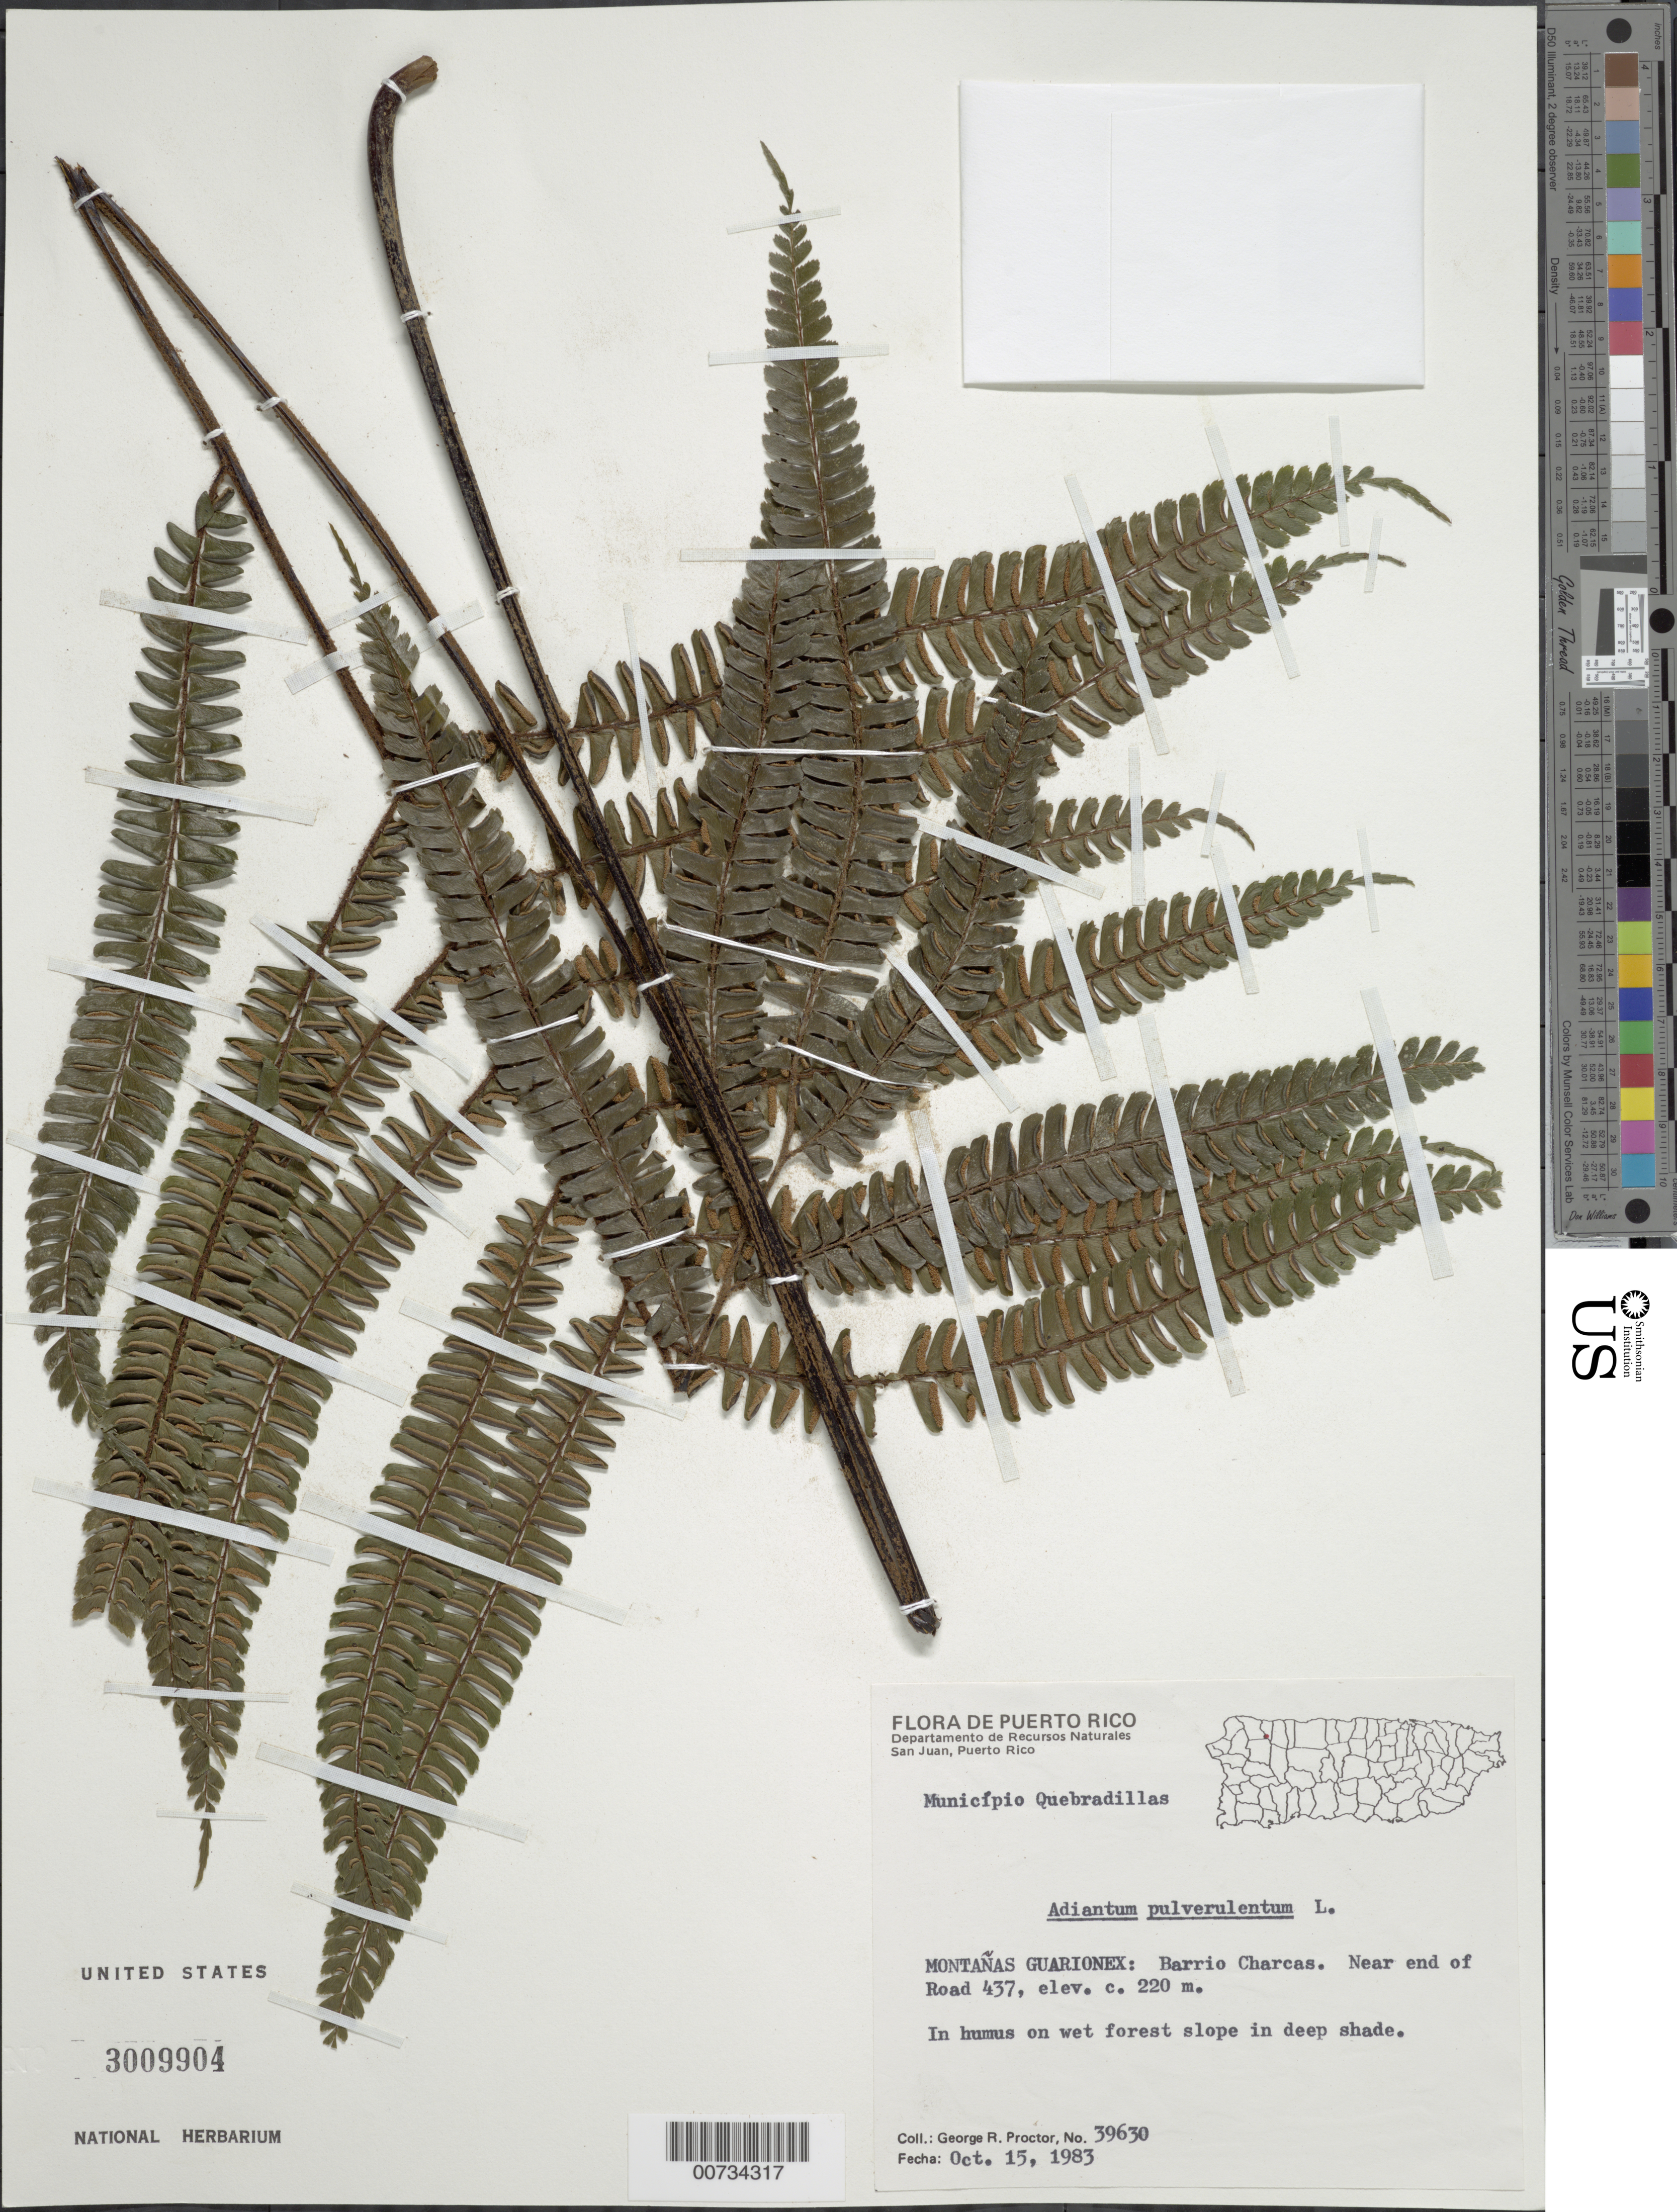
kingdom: Plantae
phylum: Tracheophyta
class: Polypodiopsida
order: Polypodiales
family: Pteridaceae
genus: Adiantum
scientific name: Adiantum pulverulentum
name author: L.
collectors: G. R. Proctor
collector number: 39630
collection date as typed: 15 Oct 1983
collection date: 1983-10-15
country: Puerto Rico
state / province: Quebradillas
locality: Montanas Guarionex: Barrio Charcas, near end of Road 437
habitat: In humus on wet forest slope in deep shade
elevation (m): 220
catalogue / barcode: US 3009904